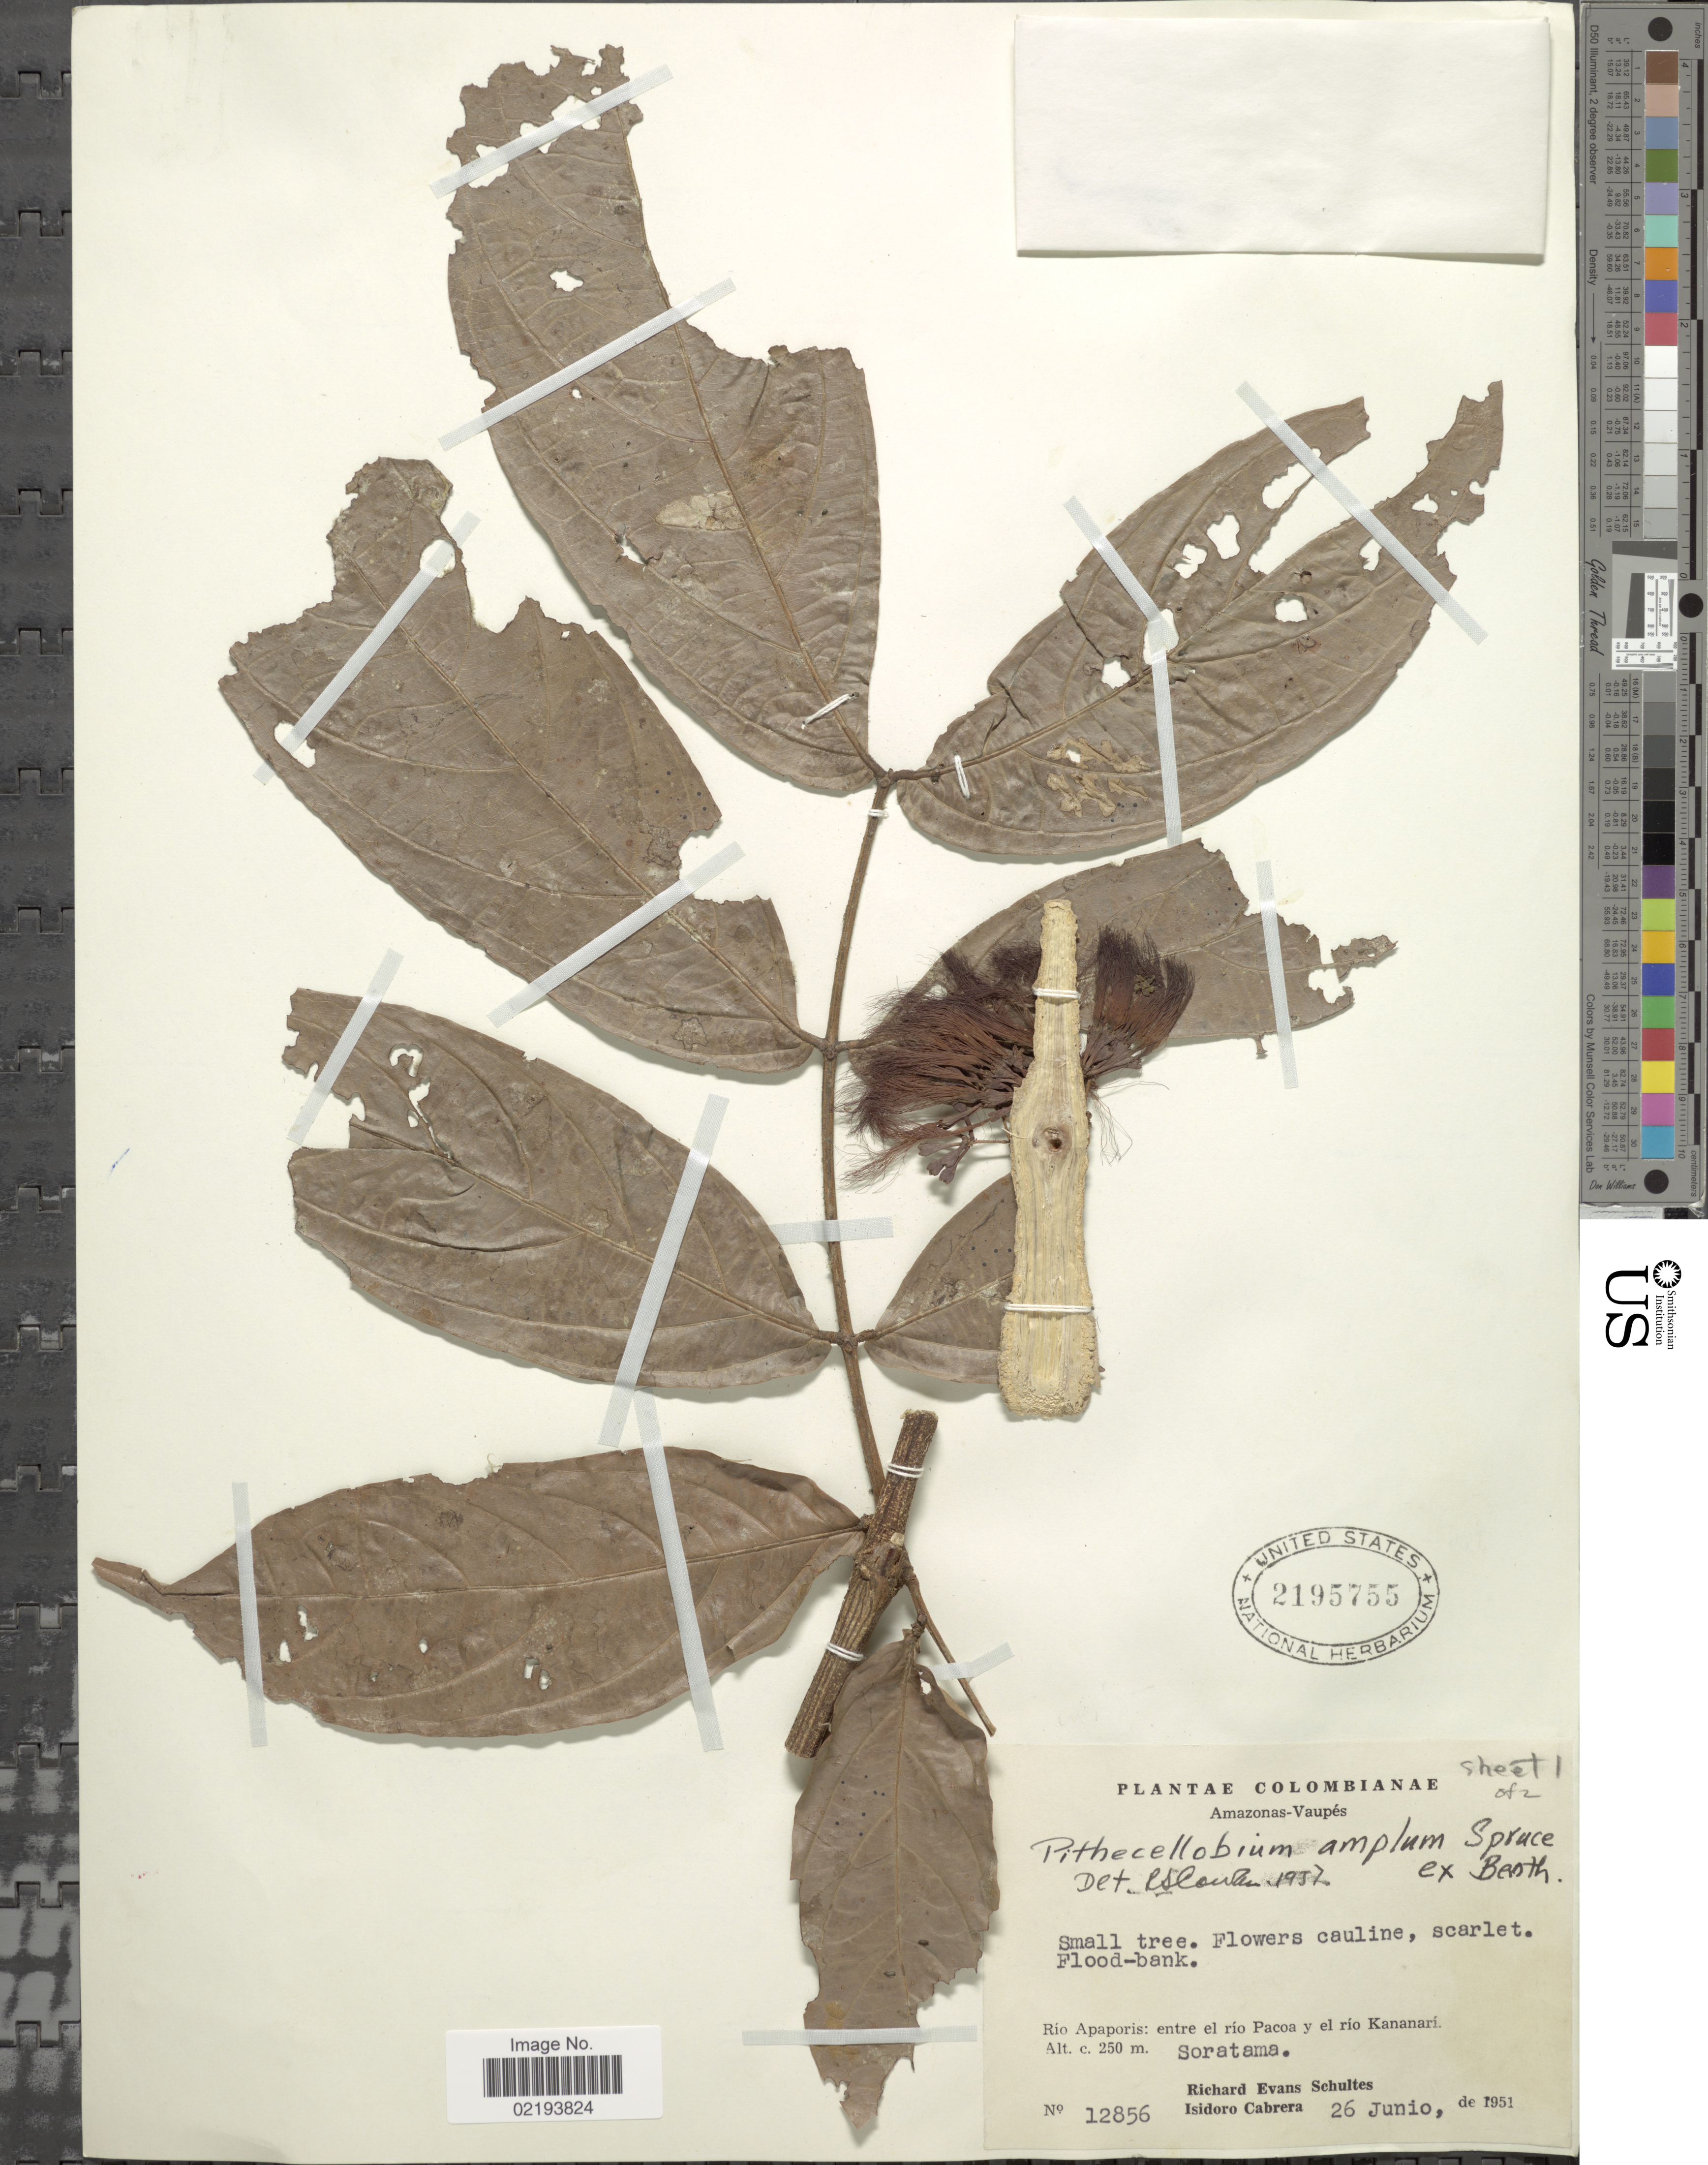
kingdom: Plantae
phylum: Tracheophyta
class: Magnoliopsida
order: Fabales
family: Fabaceae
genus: Zygia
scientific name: Zygia ampla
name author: (Benth.) Pittier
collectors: R. E. Schultes & I. Cabrera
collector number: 12856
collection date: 1951-06-26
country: Colombia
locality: Amazonas-Vaupés, Río Apaporis: entre el río Pacoa y el río Kananarí, Soratama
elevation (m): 250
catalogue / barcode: US 2195755